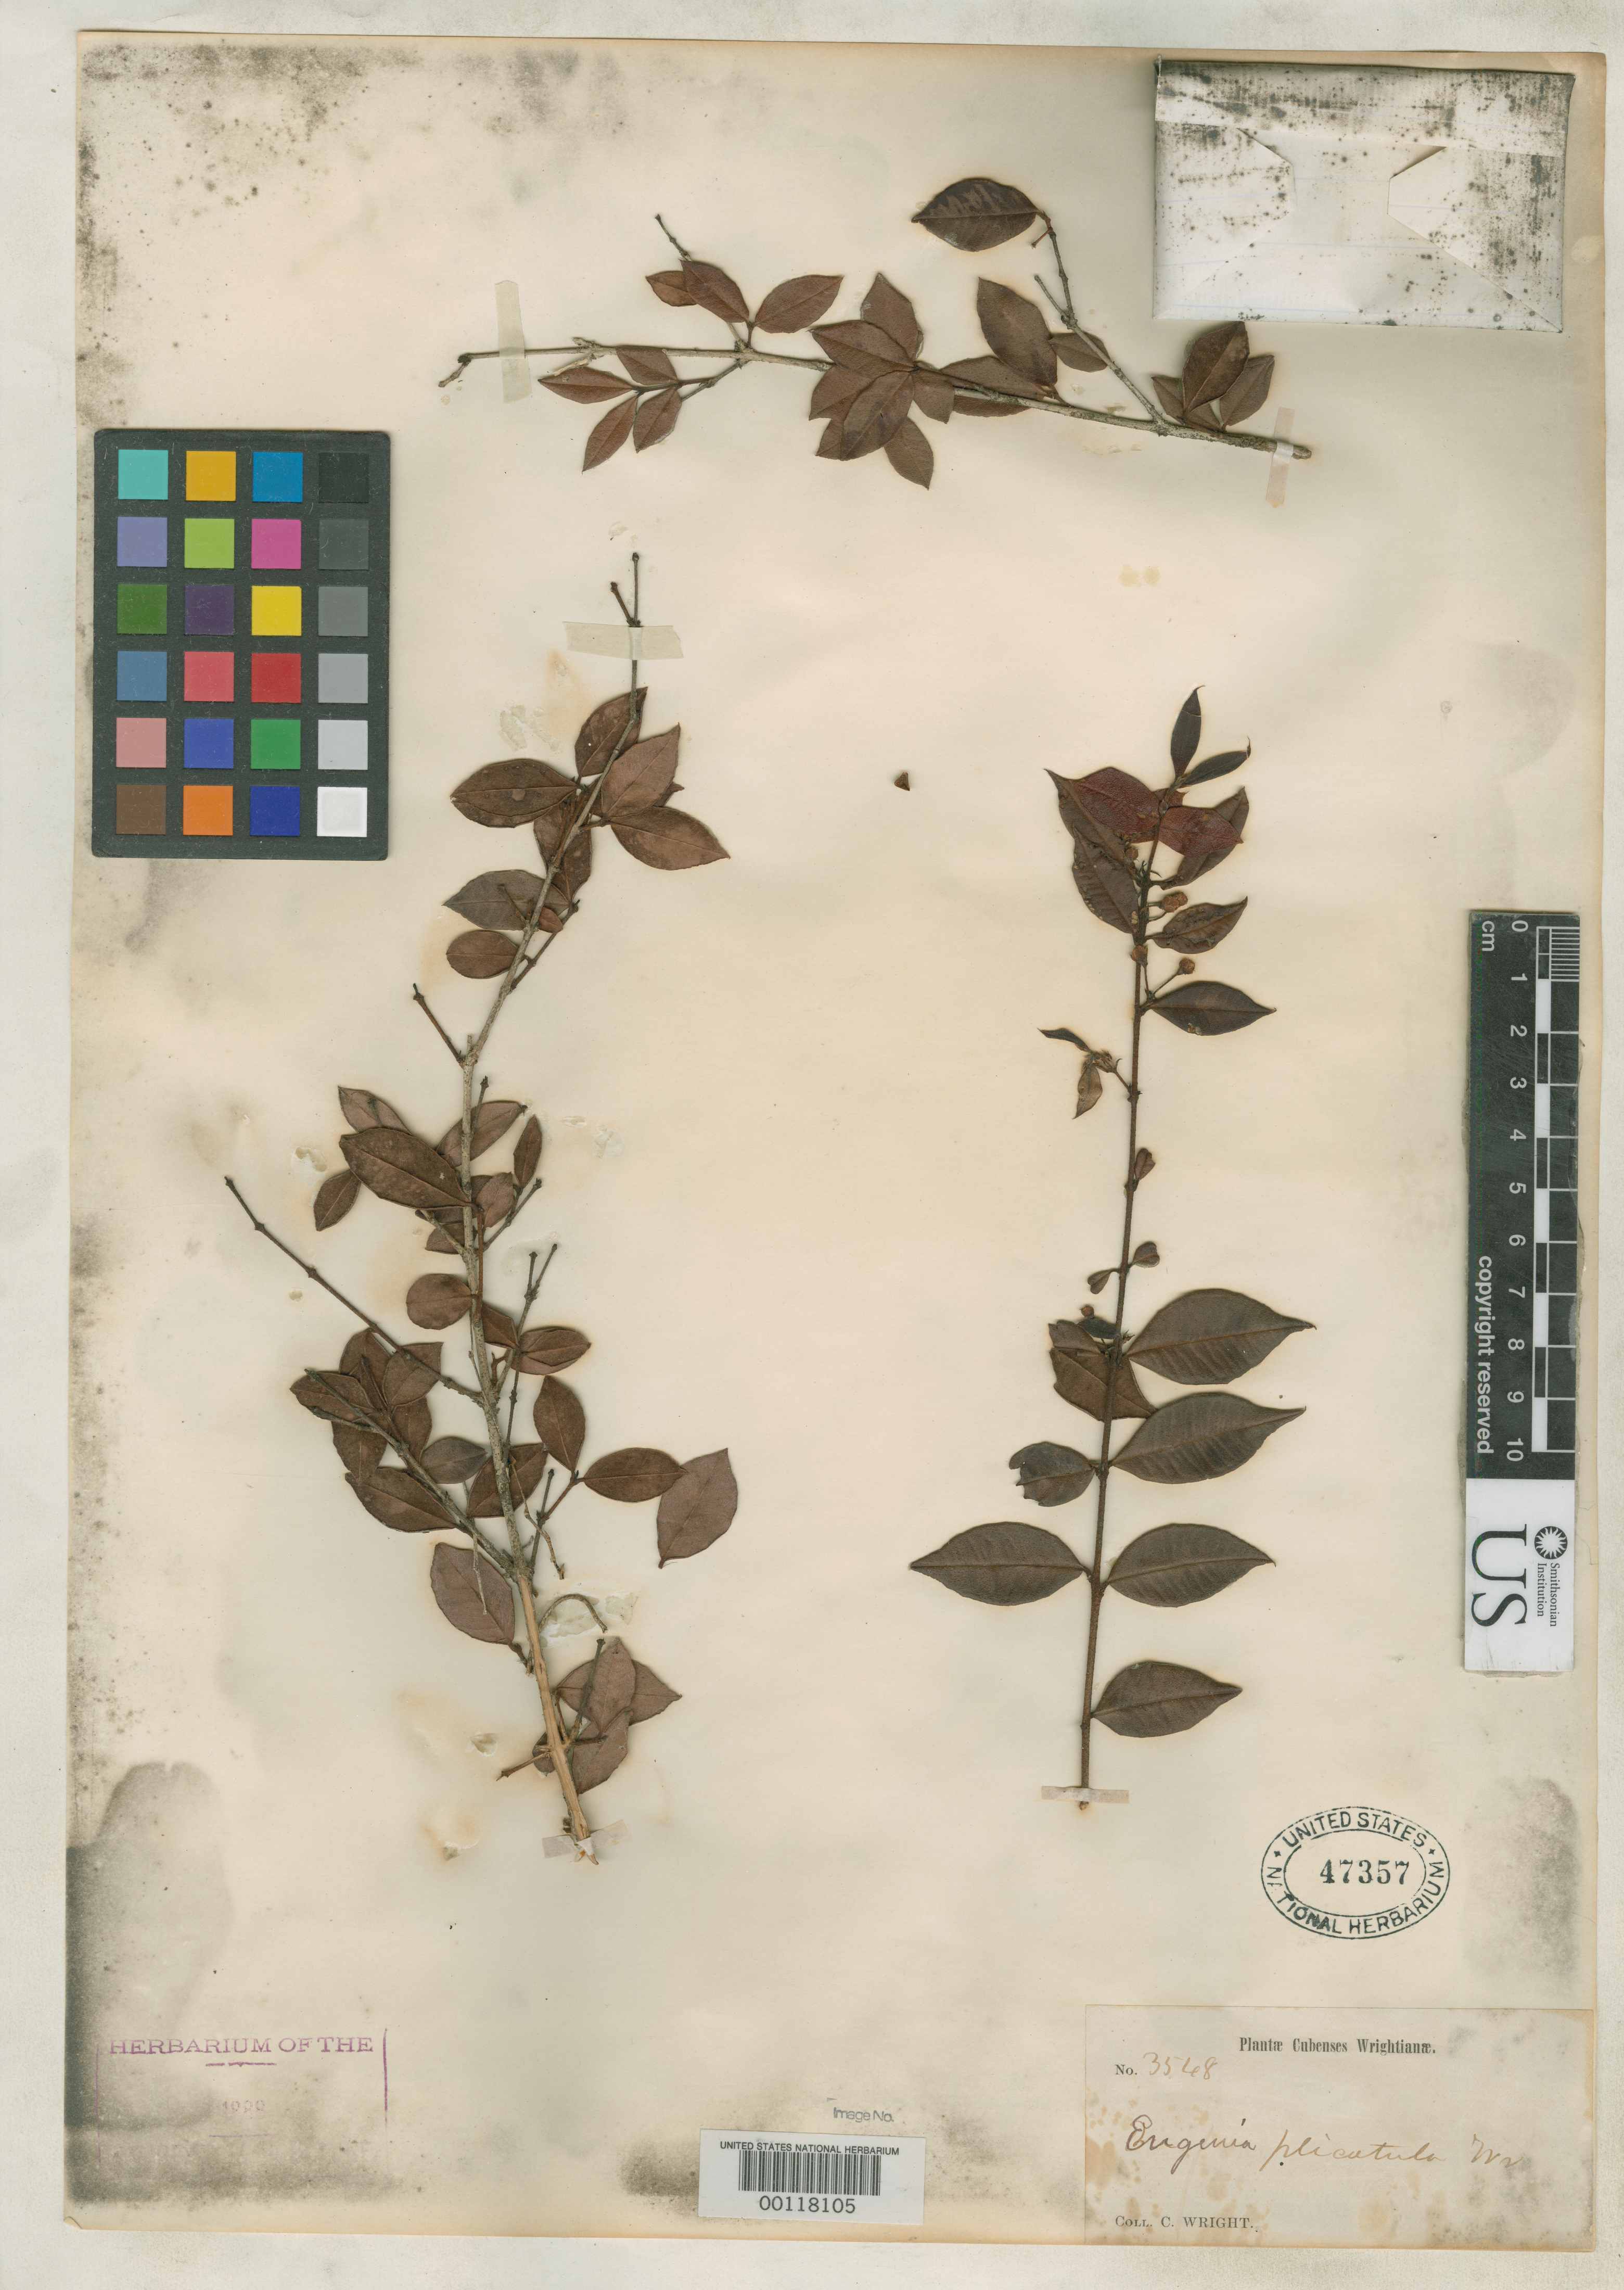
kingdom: Plantae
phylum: Tracheophyta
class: Magnoliopsida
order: Myrtales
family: Myrtaceae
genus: Eugenia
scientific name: Eugenia plicatula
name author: C. Wright in Sauvalle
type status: Type Collection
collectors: C. Wright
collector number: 3548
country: Cuba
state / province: Matanzas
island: Greater Antilles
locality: Near Matanzas.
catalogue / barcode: US 47357